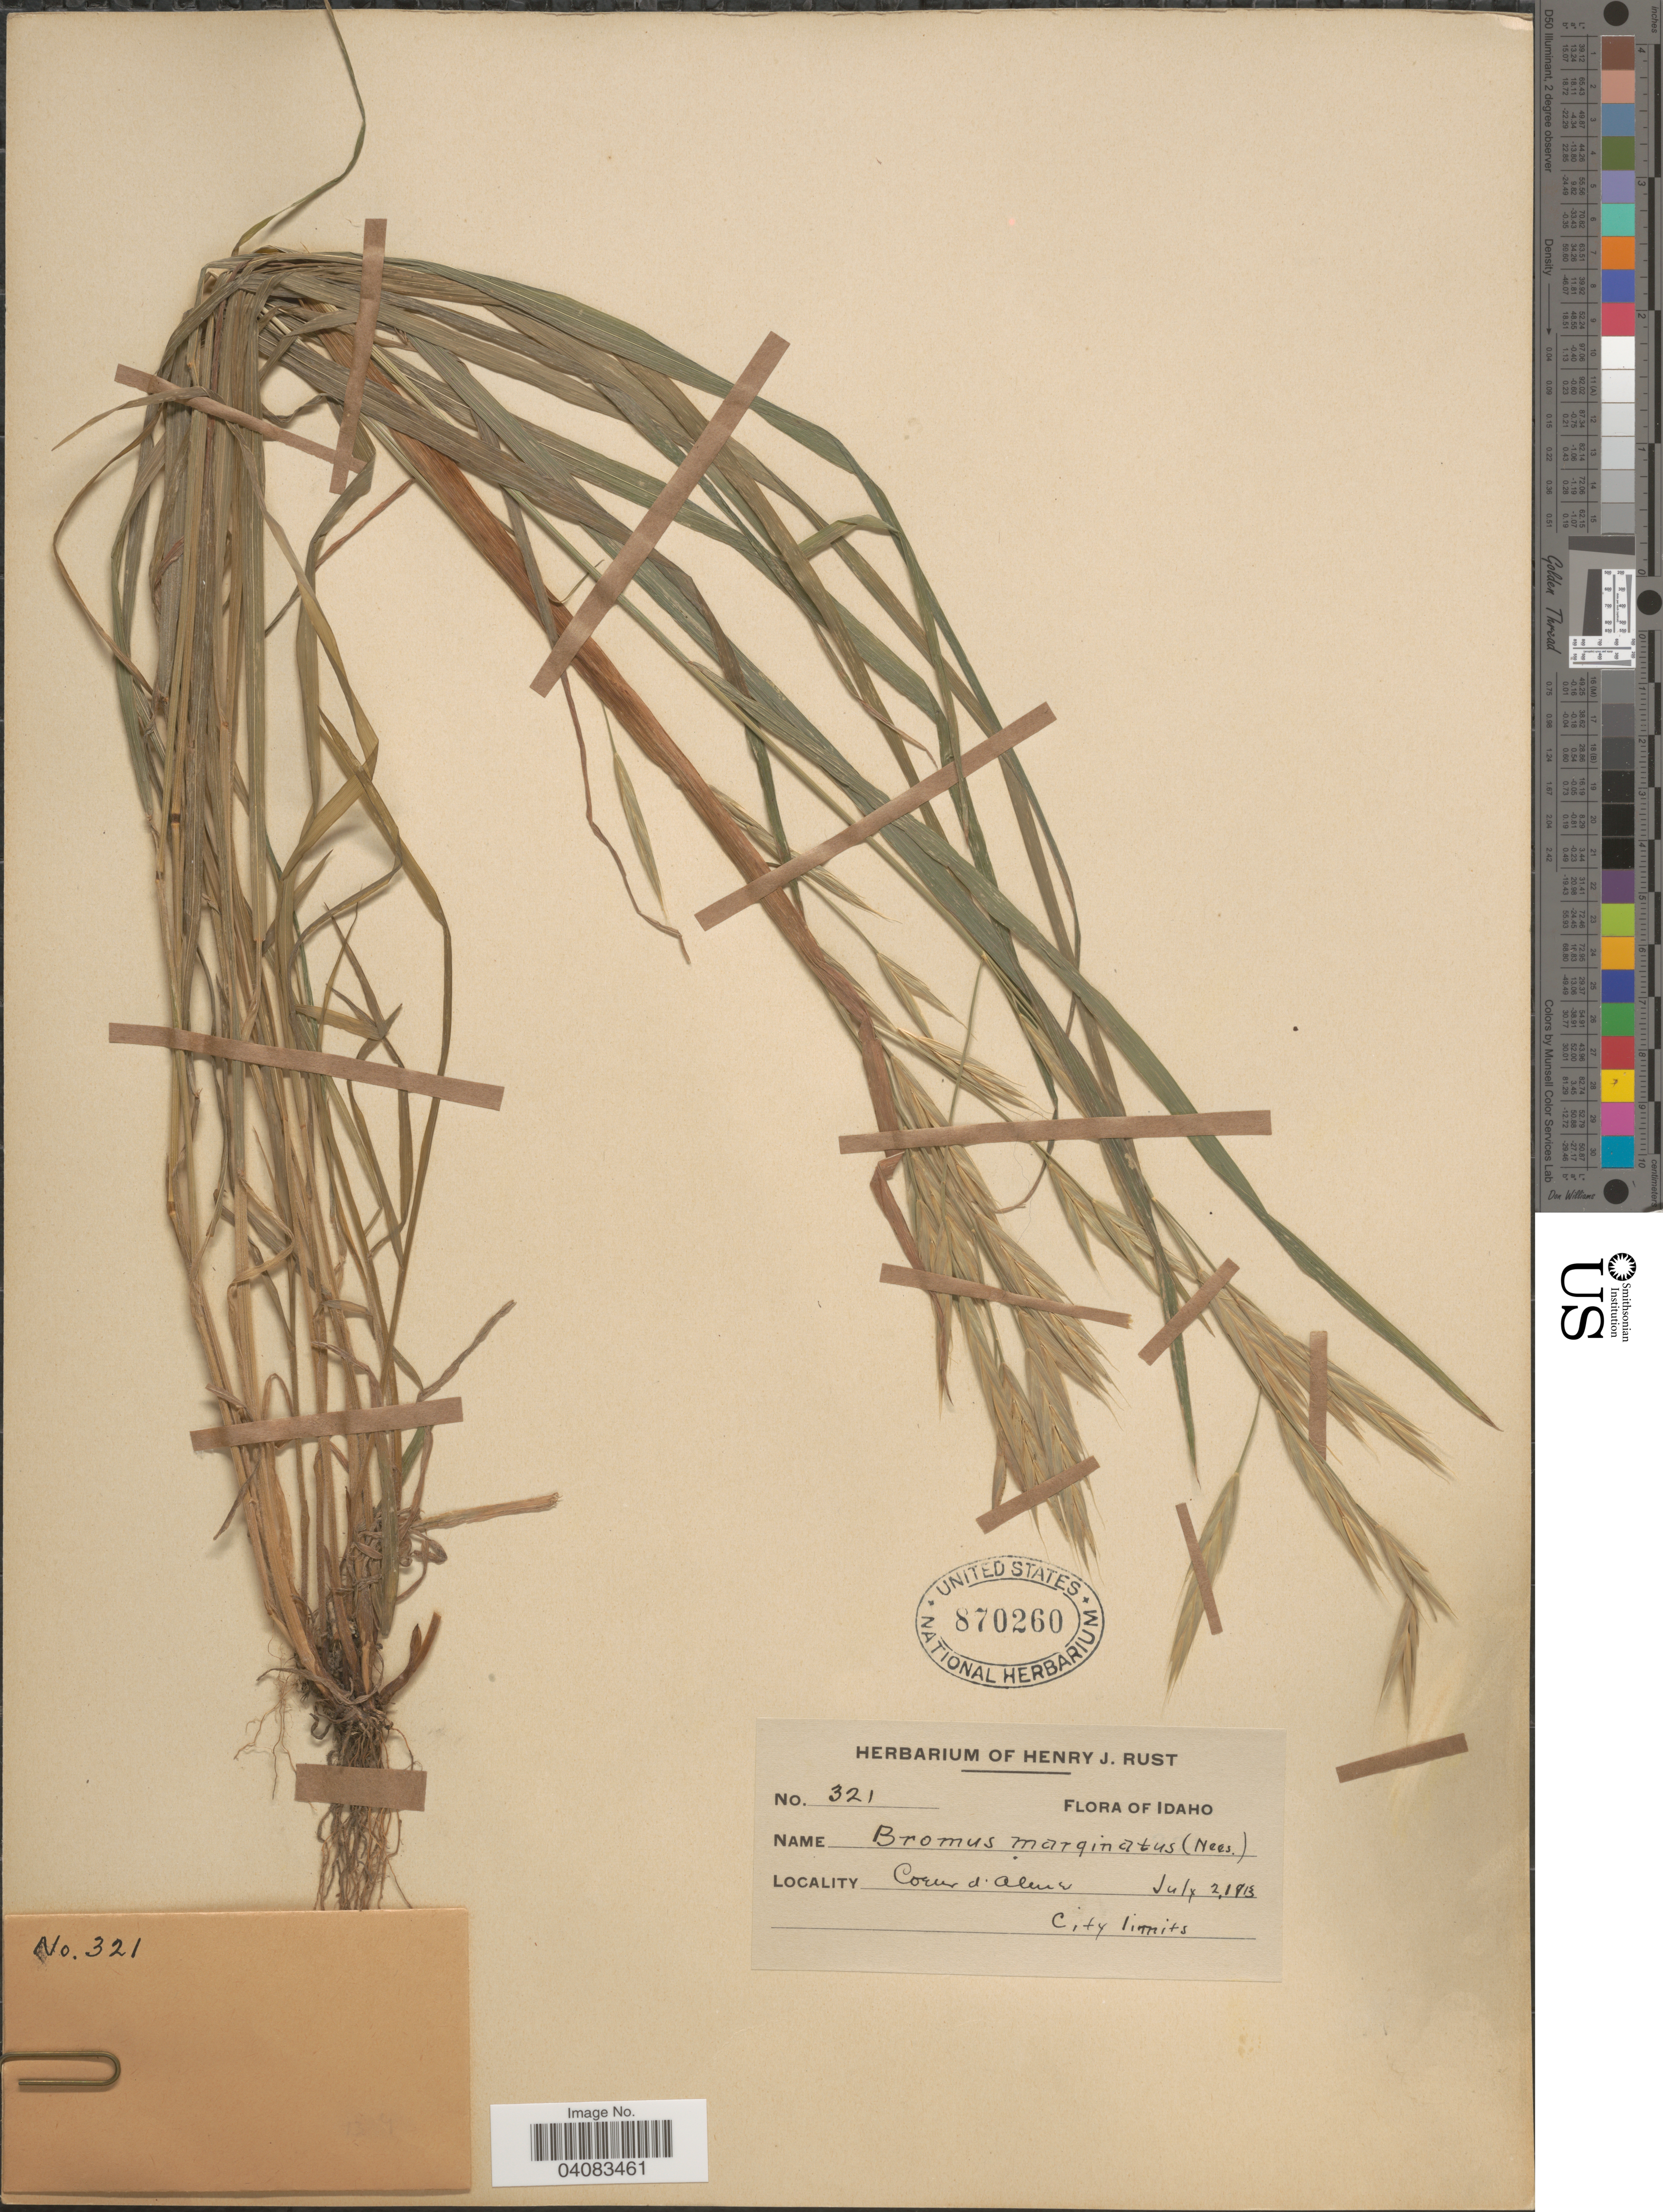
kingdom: Plantae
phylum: Tracheophyta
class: Liliopsida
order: Poales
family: Poaceae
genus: Bromus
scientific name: Bromus marginatus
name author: Nees ex Steud.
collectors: ex herb. Henry J. Rust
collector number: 321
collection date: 1813-07-02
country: United States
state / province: Idaho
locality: Coeur d'Alene.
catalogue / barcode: US 870260